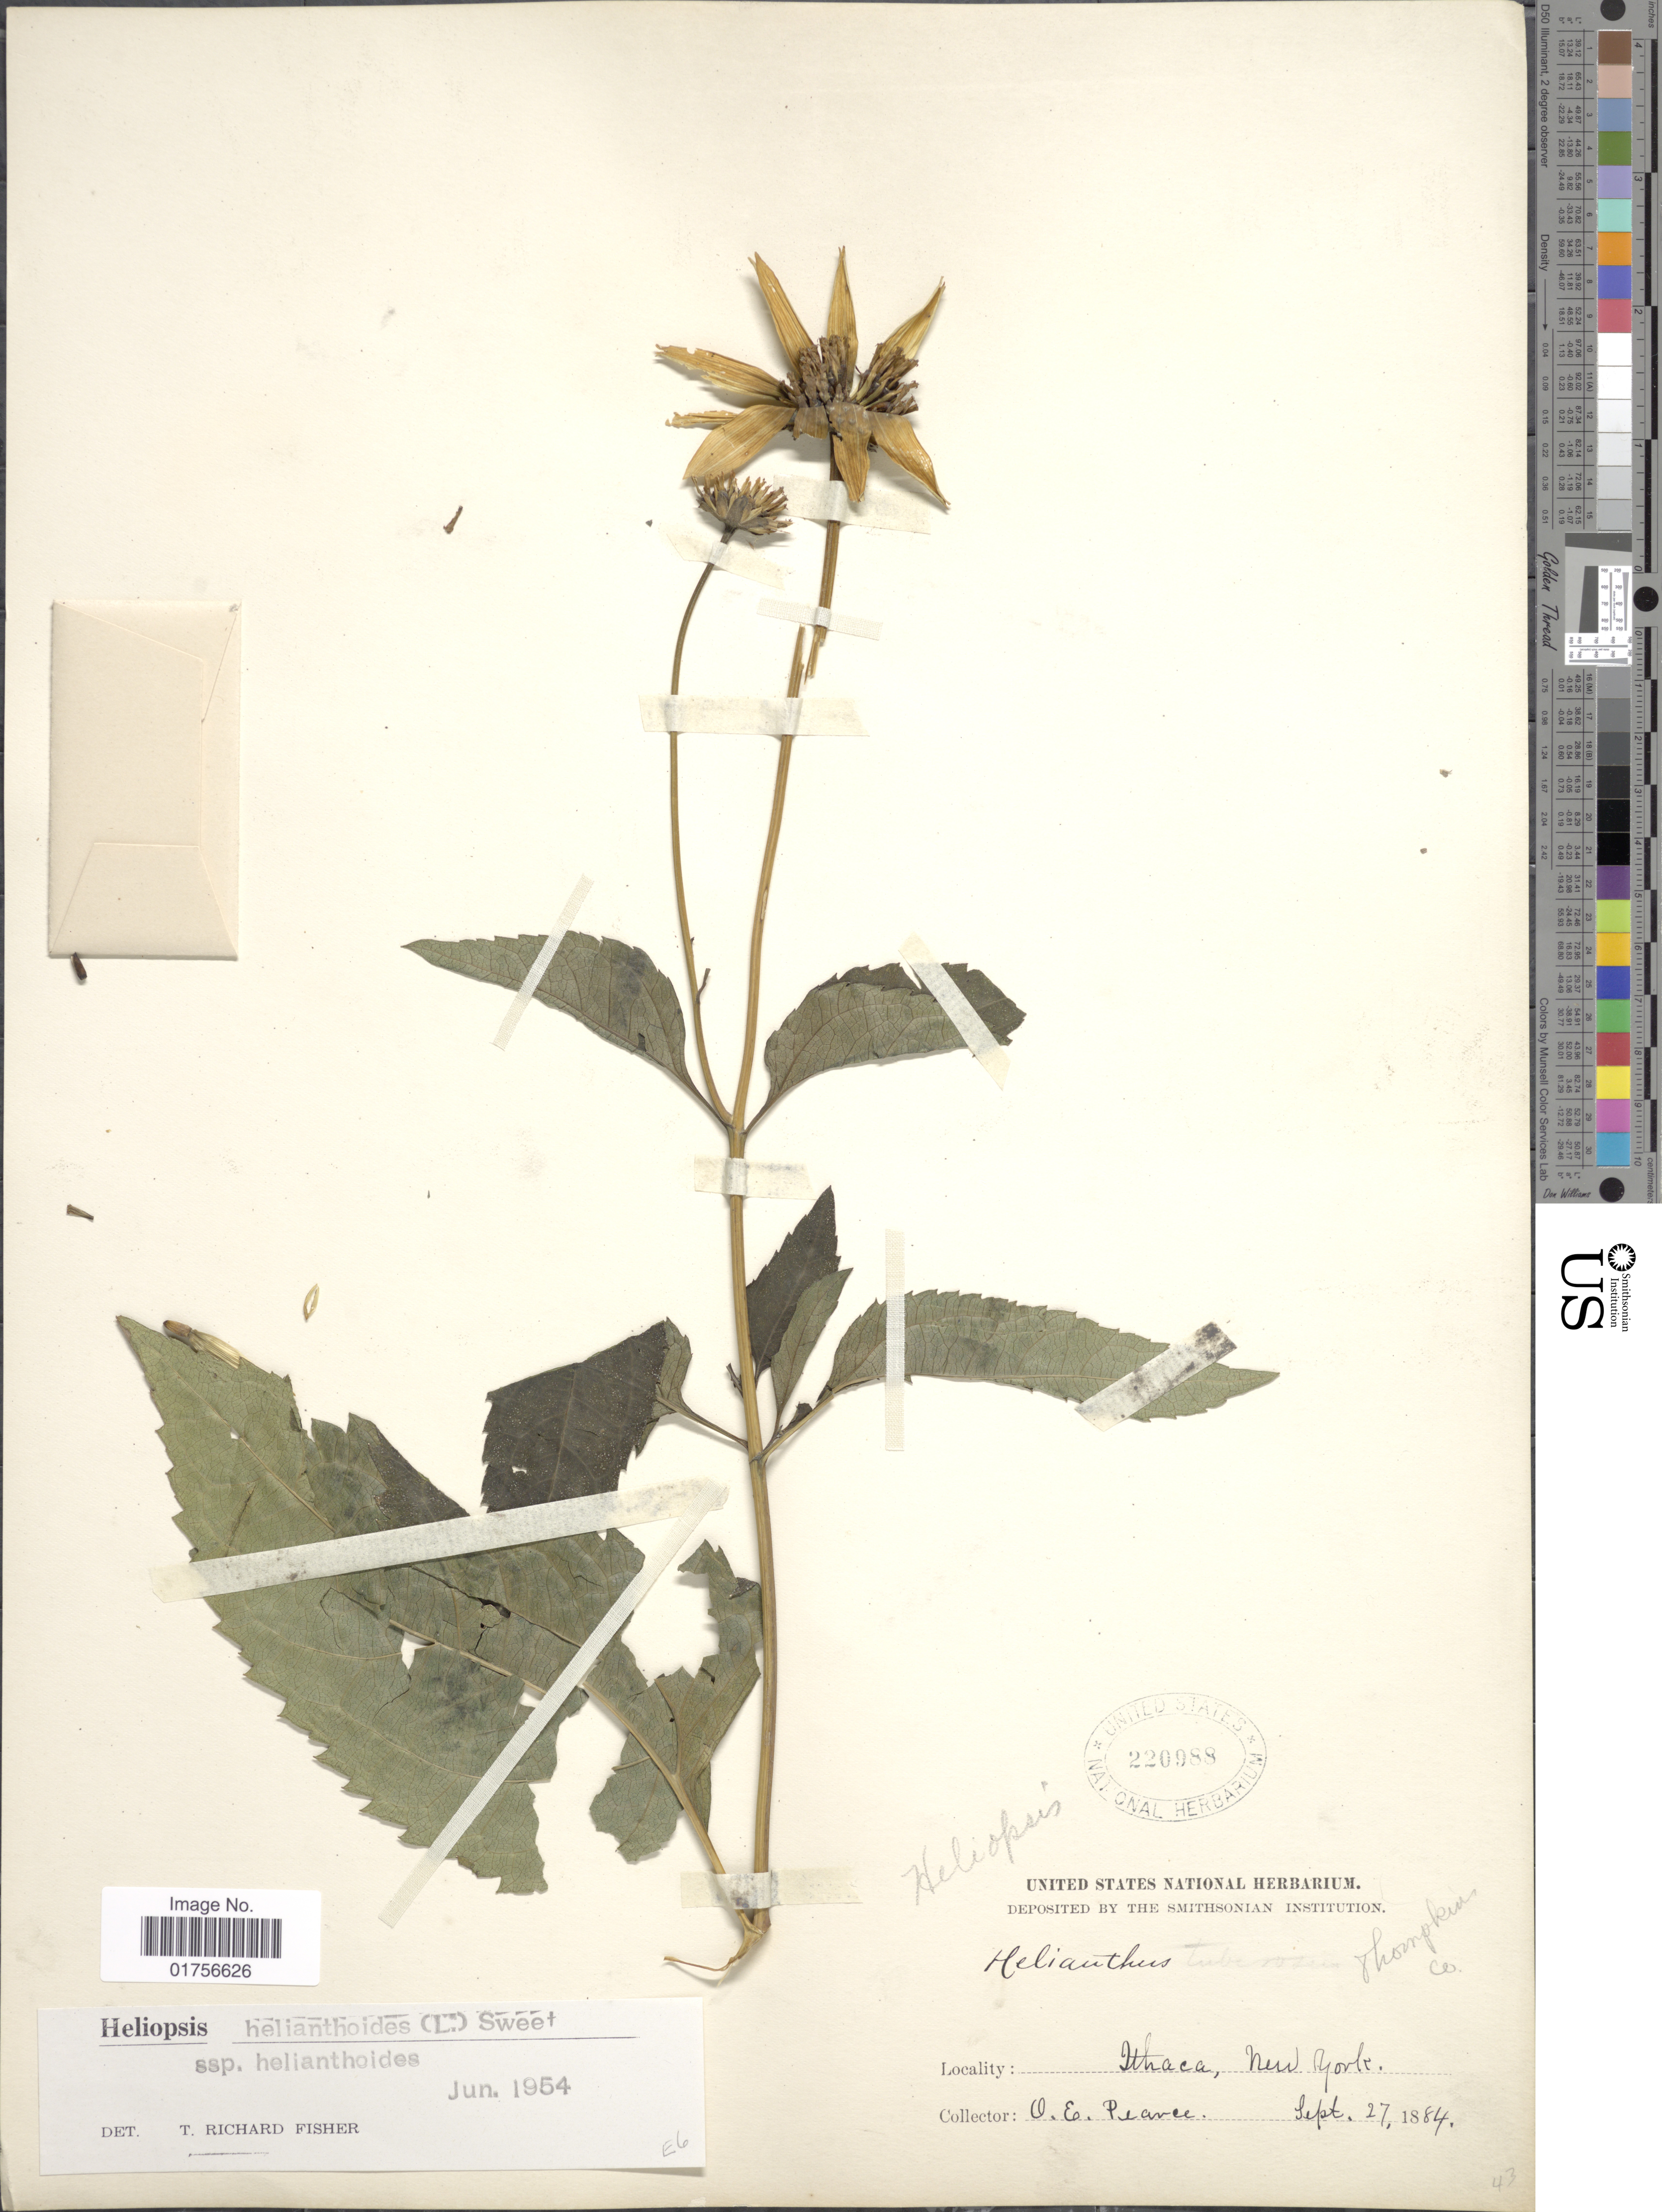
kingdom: Plantae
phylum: Tracheophyta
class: Magnoliopsida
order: Asterales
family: Asteraceae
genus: Heliopsis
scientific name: Heliopsis helianthoides subsp. helianthoides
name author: (L.) Sweet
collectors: O. Pearer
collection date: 1884-09-27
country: United States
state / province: New York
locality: Ithaca, New York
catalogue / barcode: US 220988